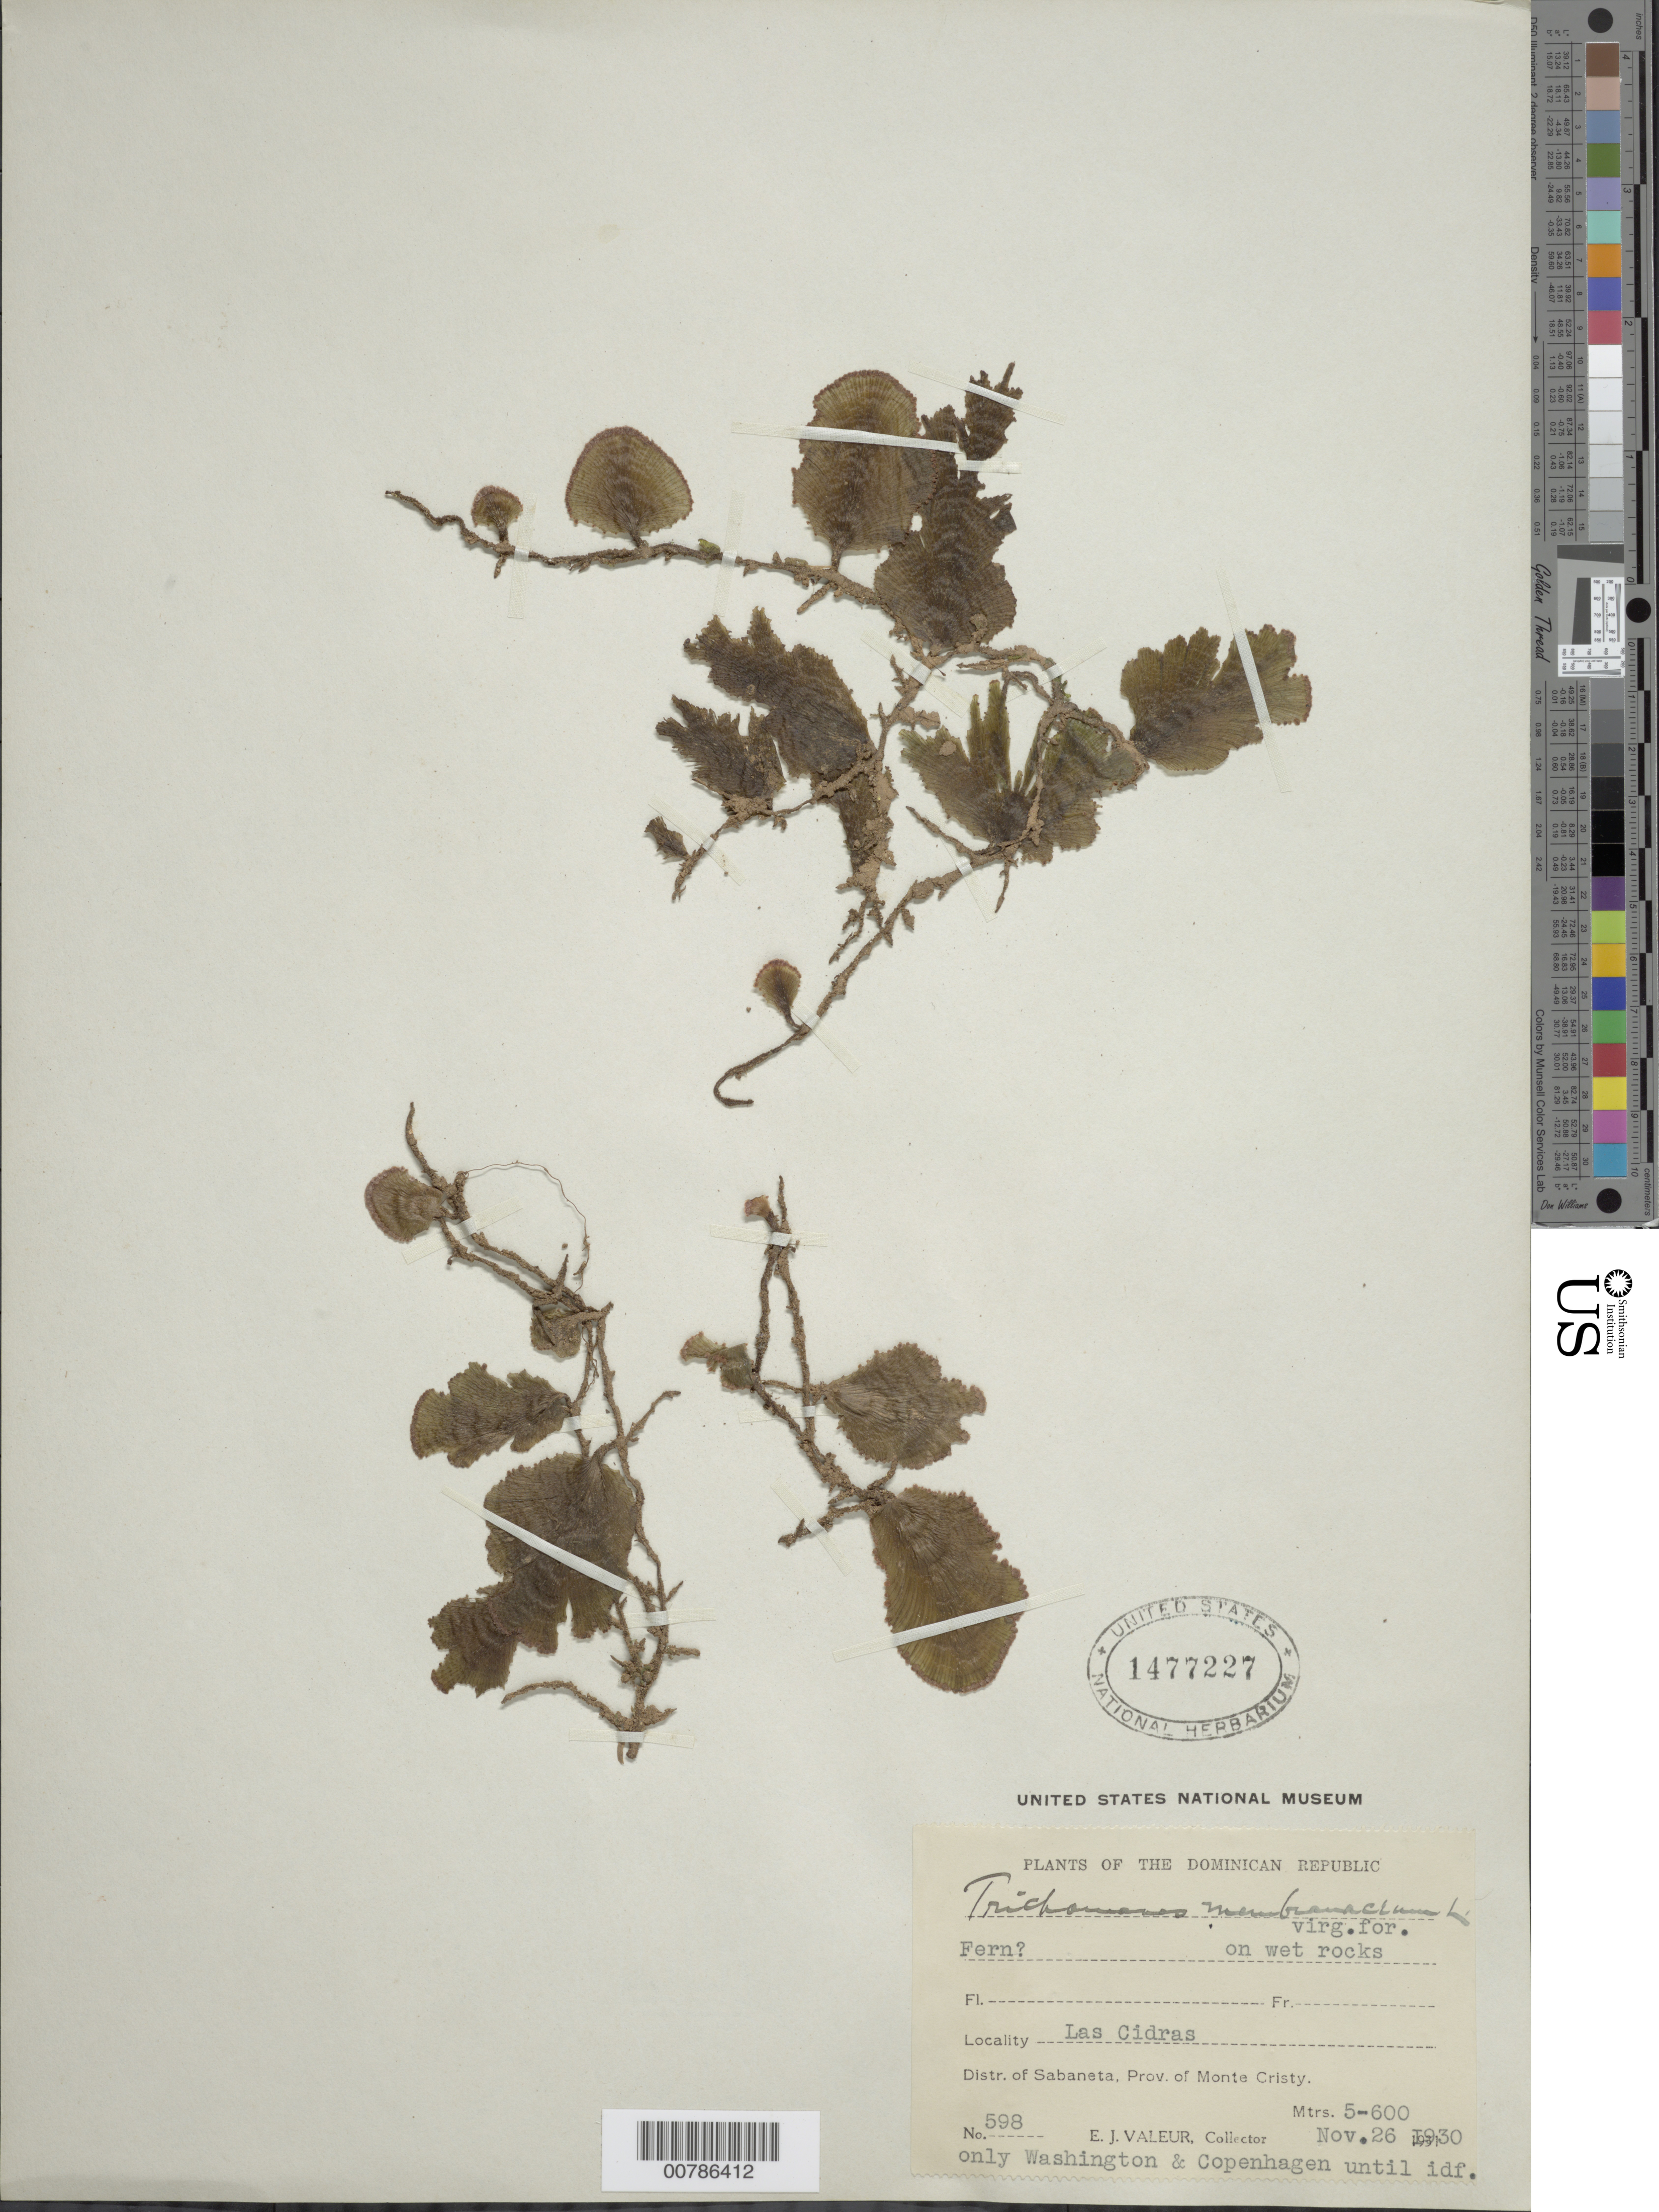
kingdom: Plantae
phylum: Tracheophyta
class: Polypodiopsida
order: Hymenophyllales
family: Hymenophyllaceae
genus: Didymoglossum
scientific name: Didymoglossum membranaceum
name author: (L.) Vareschi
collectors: E. Valeur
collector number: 598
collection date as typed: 26 Nov 1930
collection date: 1930-11-26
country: Dominican Republic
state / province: Monte Cristi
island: Hispaniola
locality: Dist. Sabaneta, Las Cidras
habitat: Virgin forest, on wet rocks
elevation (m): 500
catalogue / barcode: US 1477227